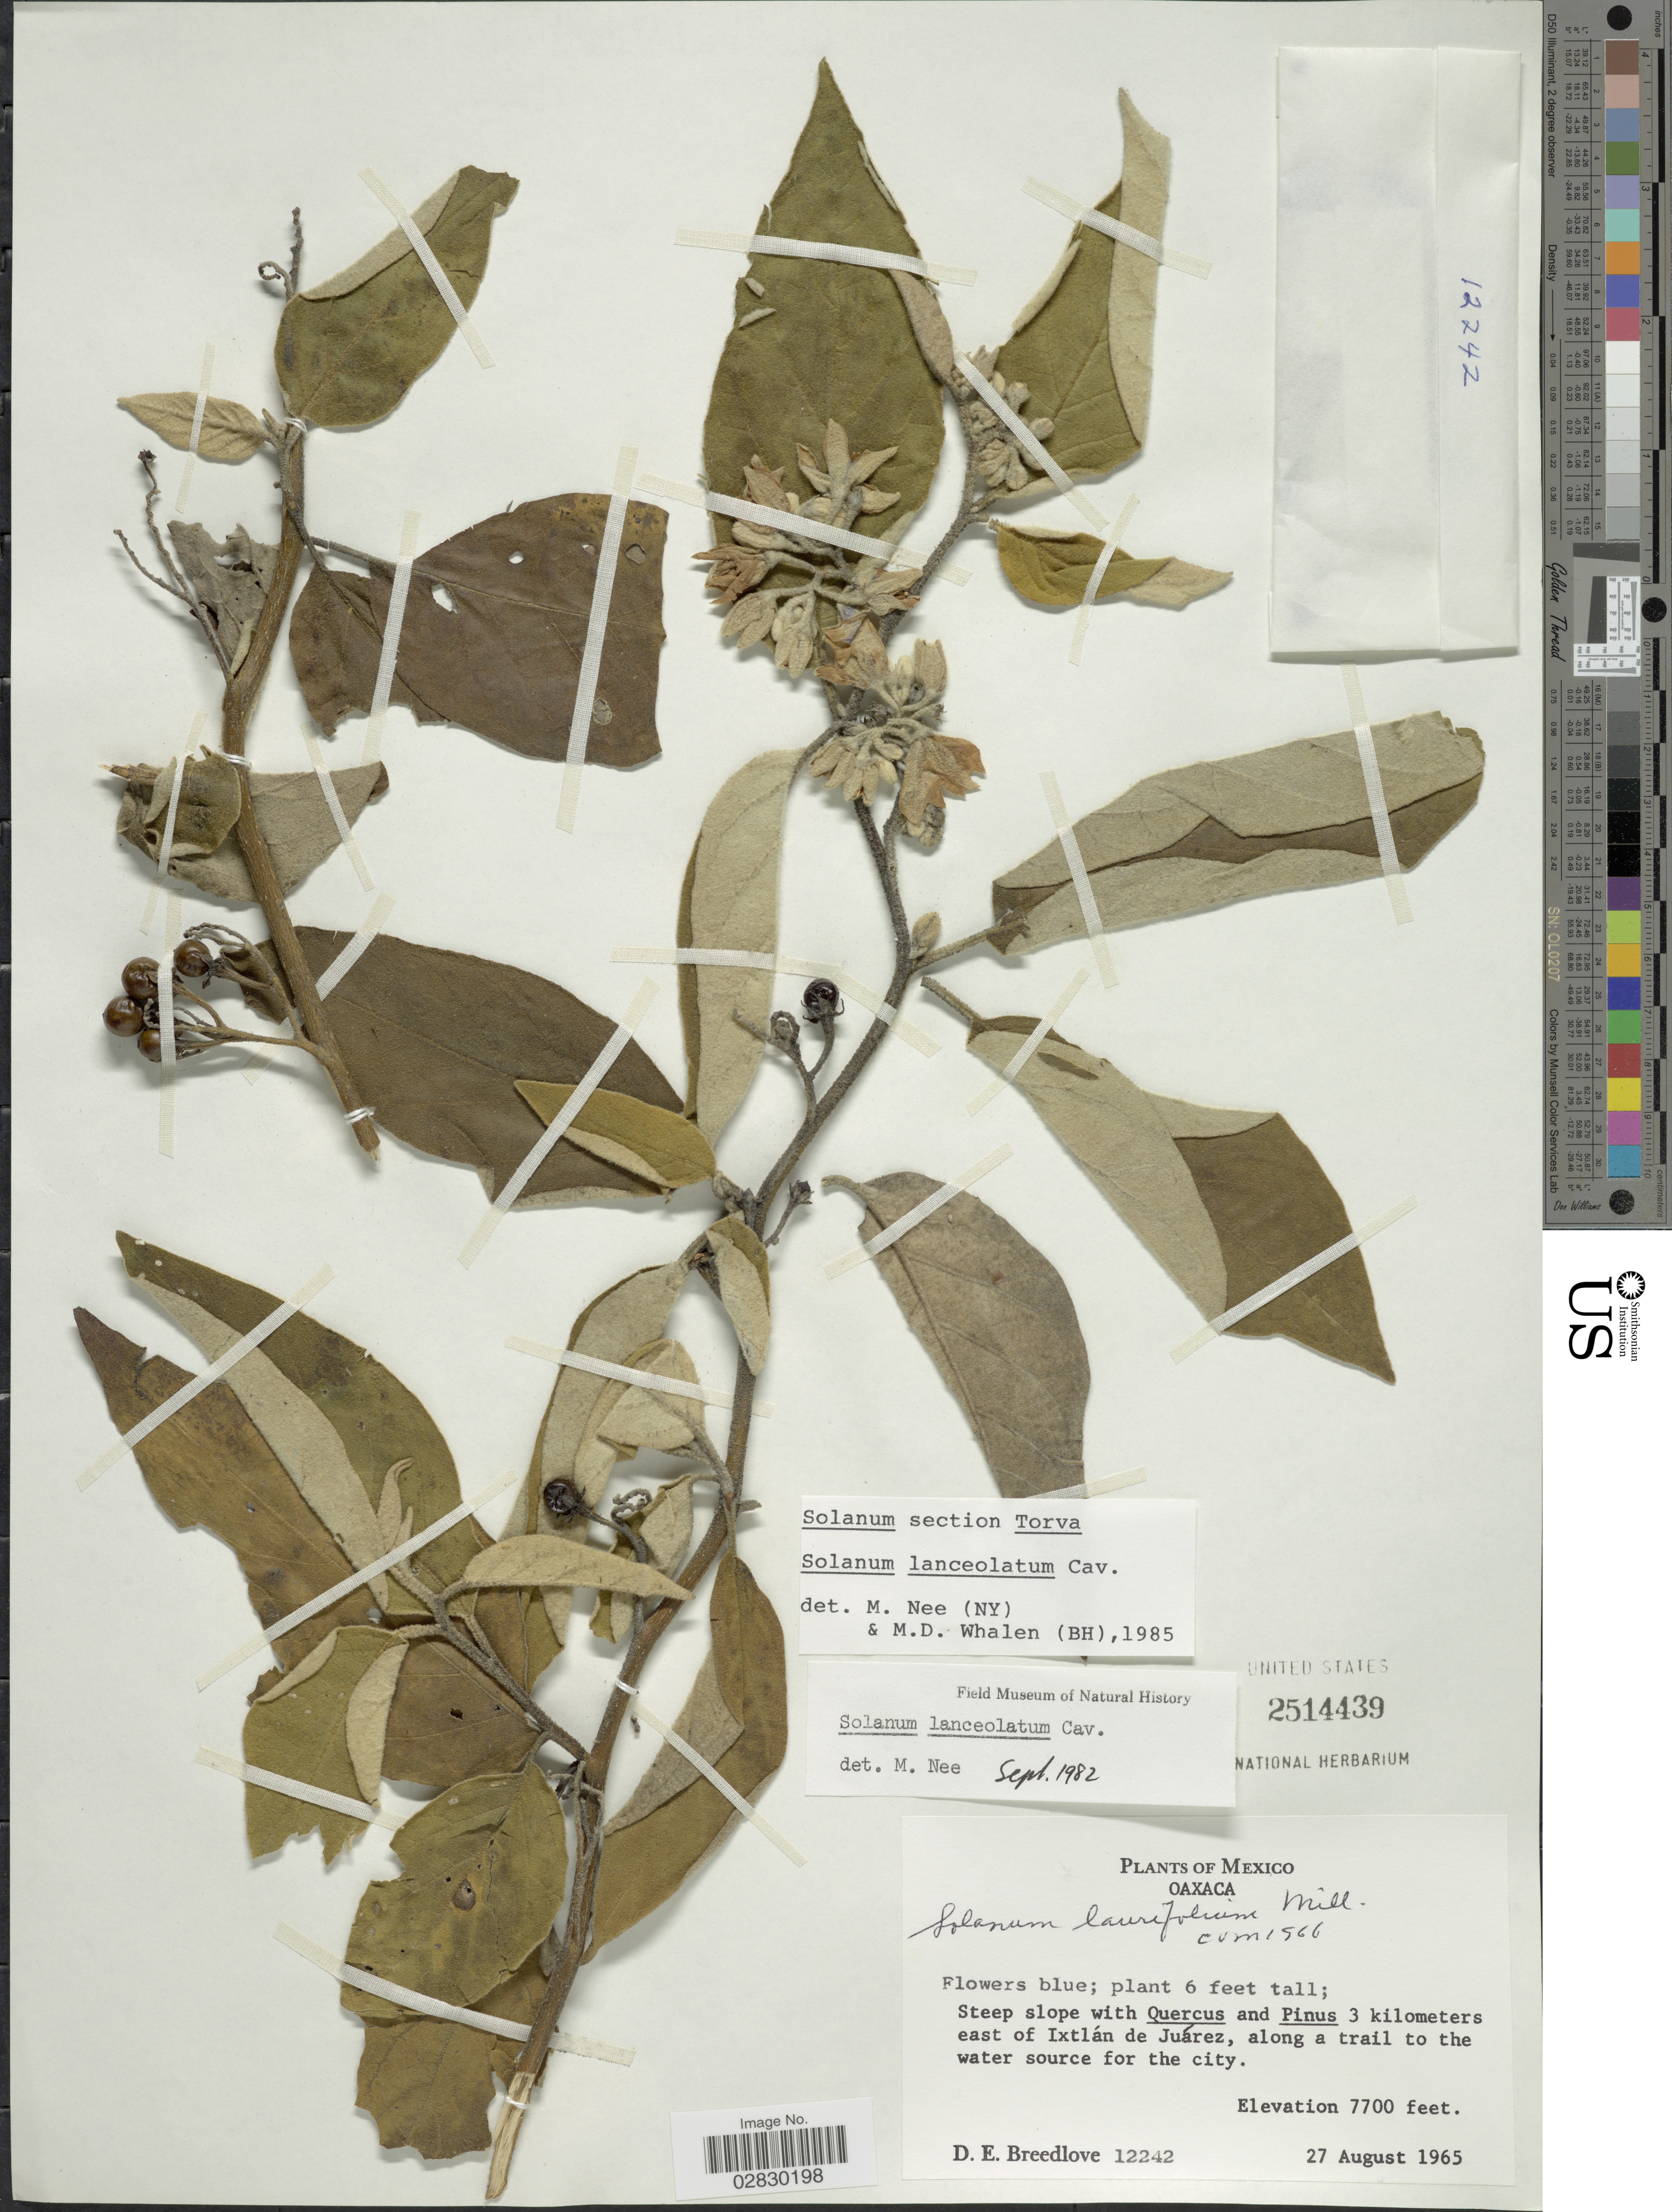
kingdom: Plantae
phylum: Tracheophyta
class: Magnoliopsida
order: Solanales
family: Solanaceae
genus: Solanum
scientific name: Solanum lanceolatum Berthault, nom. illeg.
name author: Berthault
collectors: D. E. Breedlove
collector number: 12242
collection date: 1965-08-27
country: Mexico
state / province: Oaxaca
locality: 3 kilometers east of Ixtlán de Juárez, along a trail to the water source for the city.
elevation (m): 2347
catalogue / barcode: US 2514439